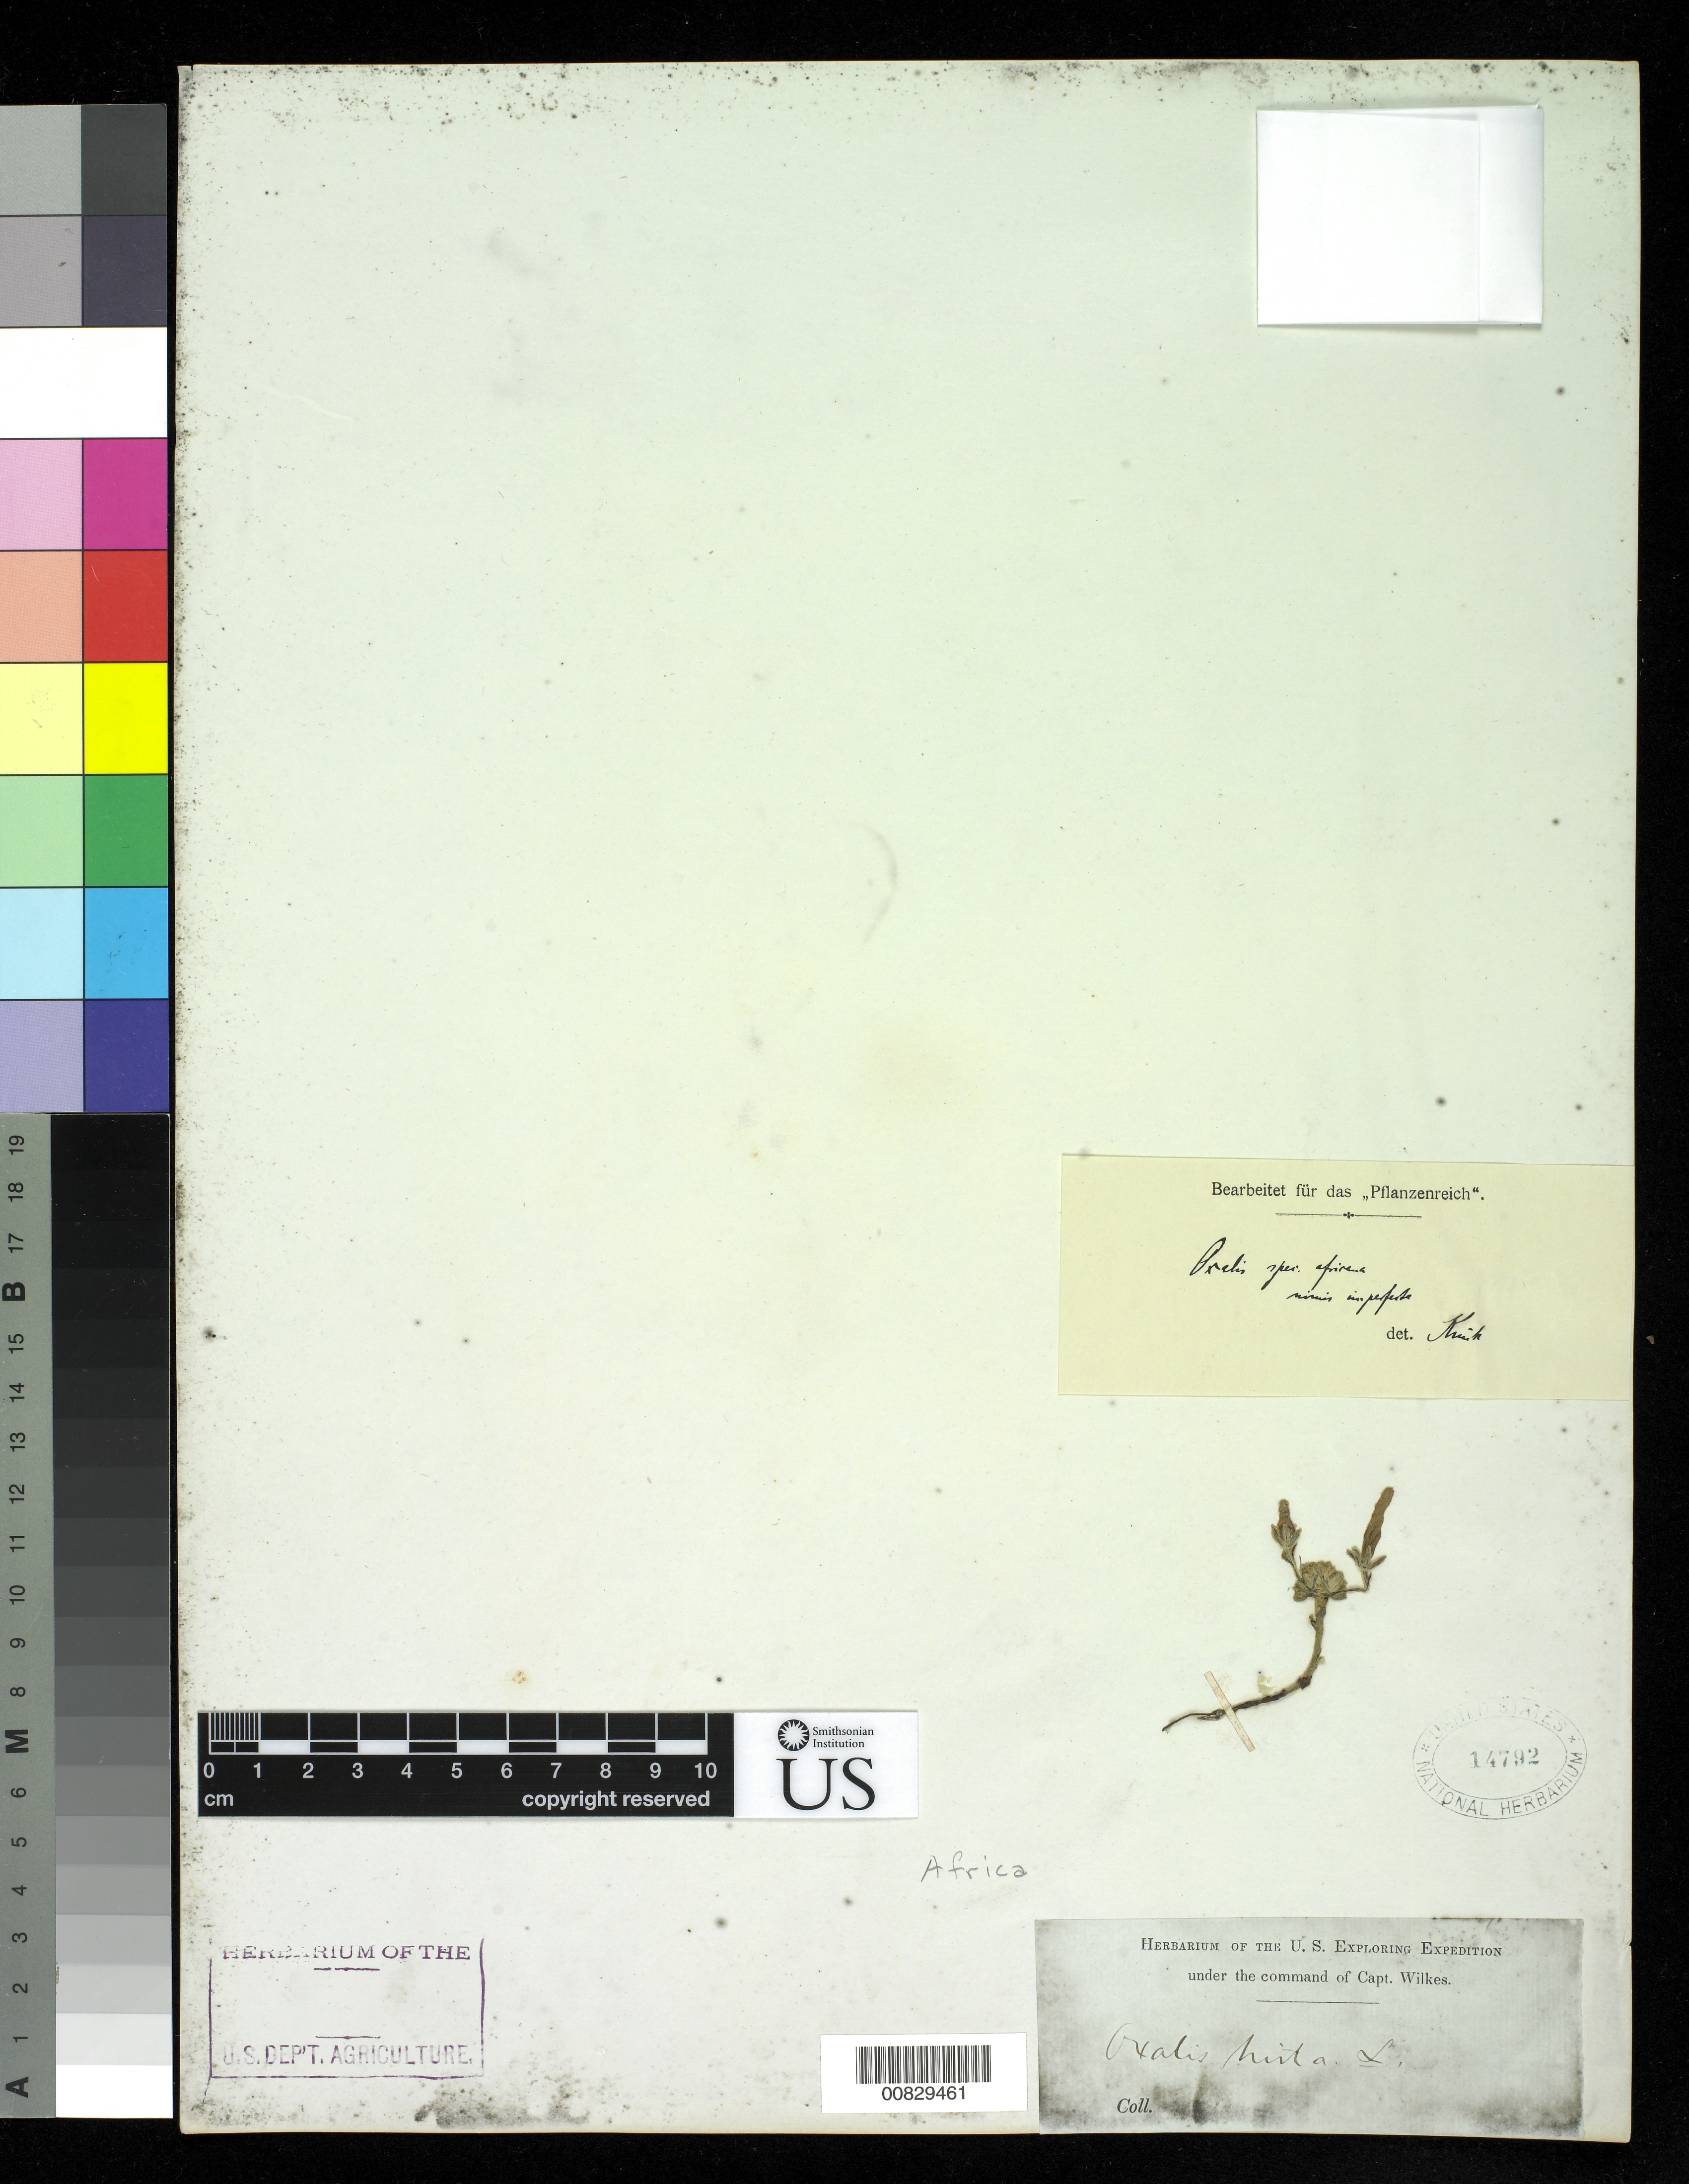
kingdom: Plantae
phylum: Tracheophyta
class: Magnoliopsida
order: Oxalidales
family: Oxalidaceae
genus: Oxalis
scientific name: Oxalis hirta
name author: L.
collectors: Wilkes Explor. Exped.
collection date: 1838/1842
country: South Africa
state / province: Western Cape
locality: Cape of Good Hope. Cape Town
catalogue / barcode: US 14792